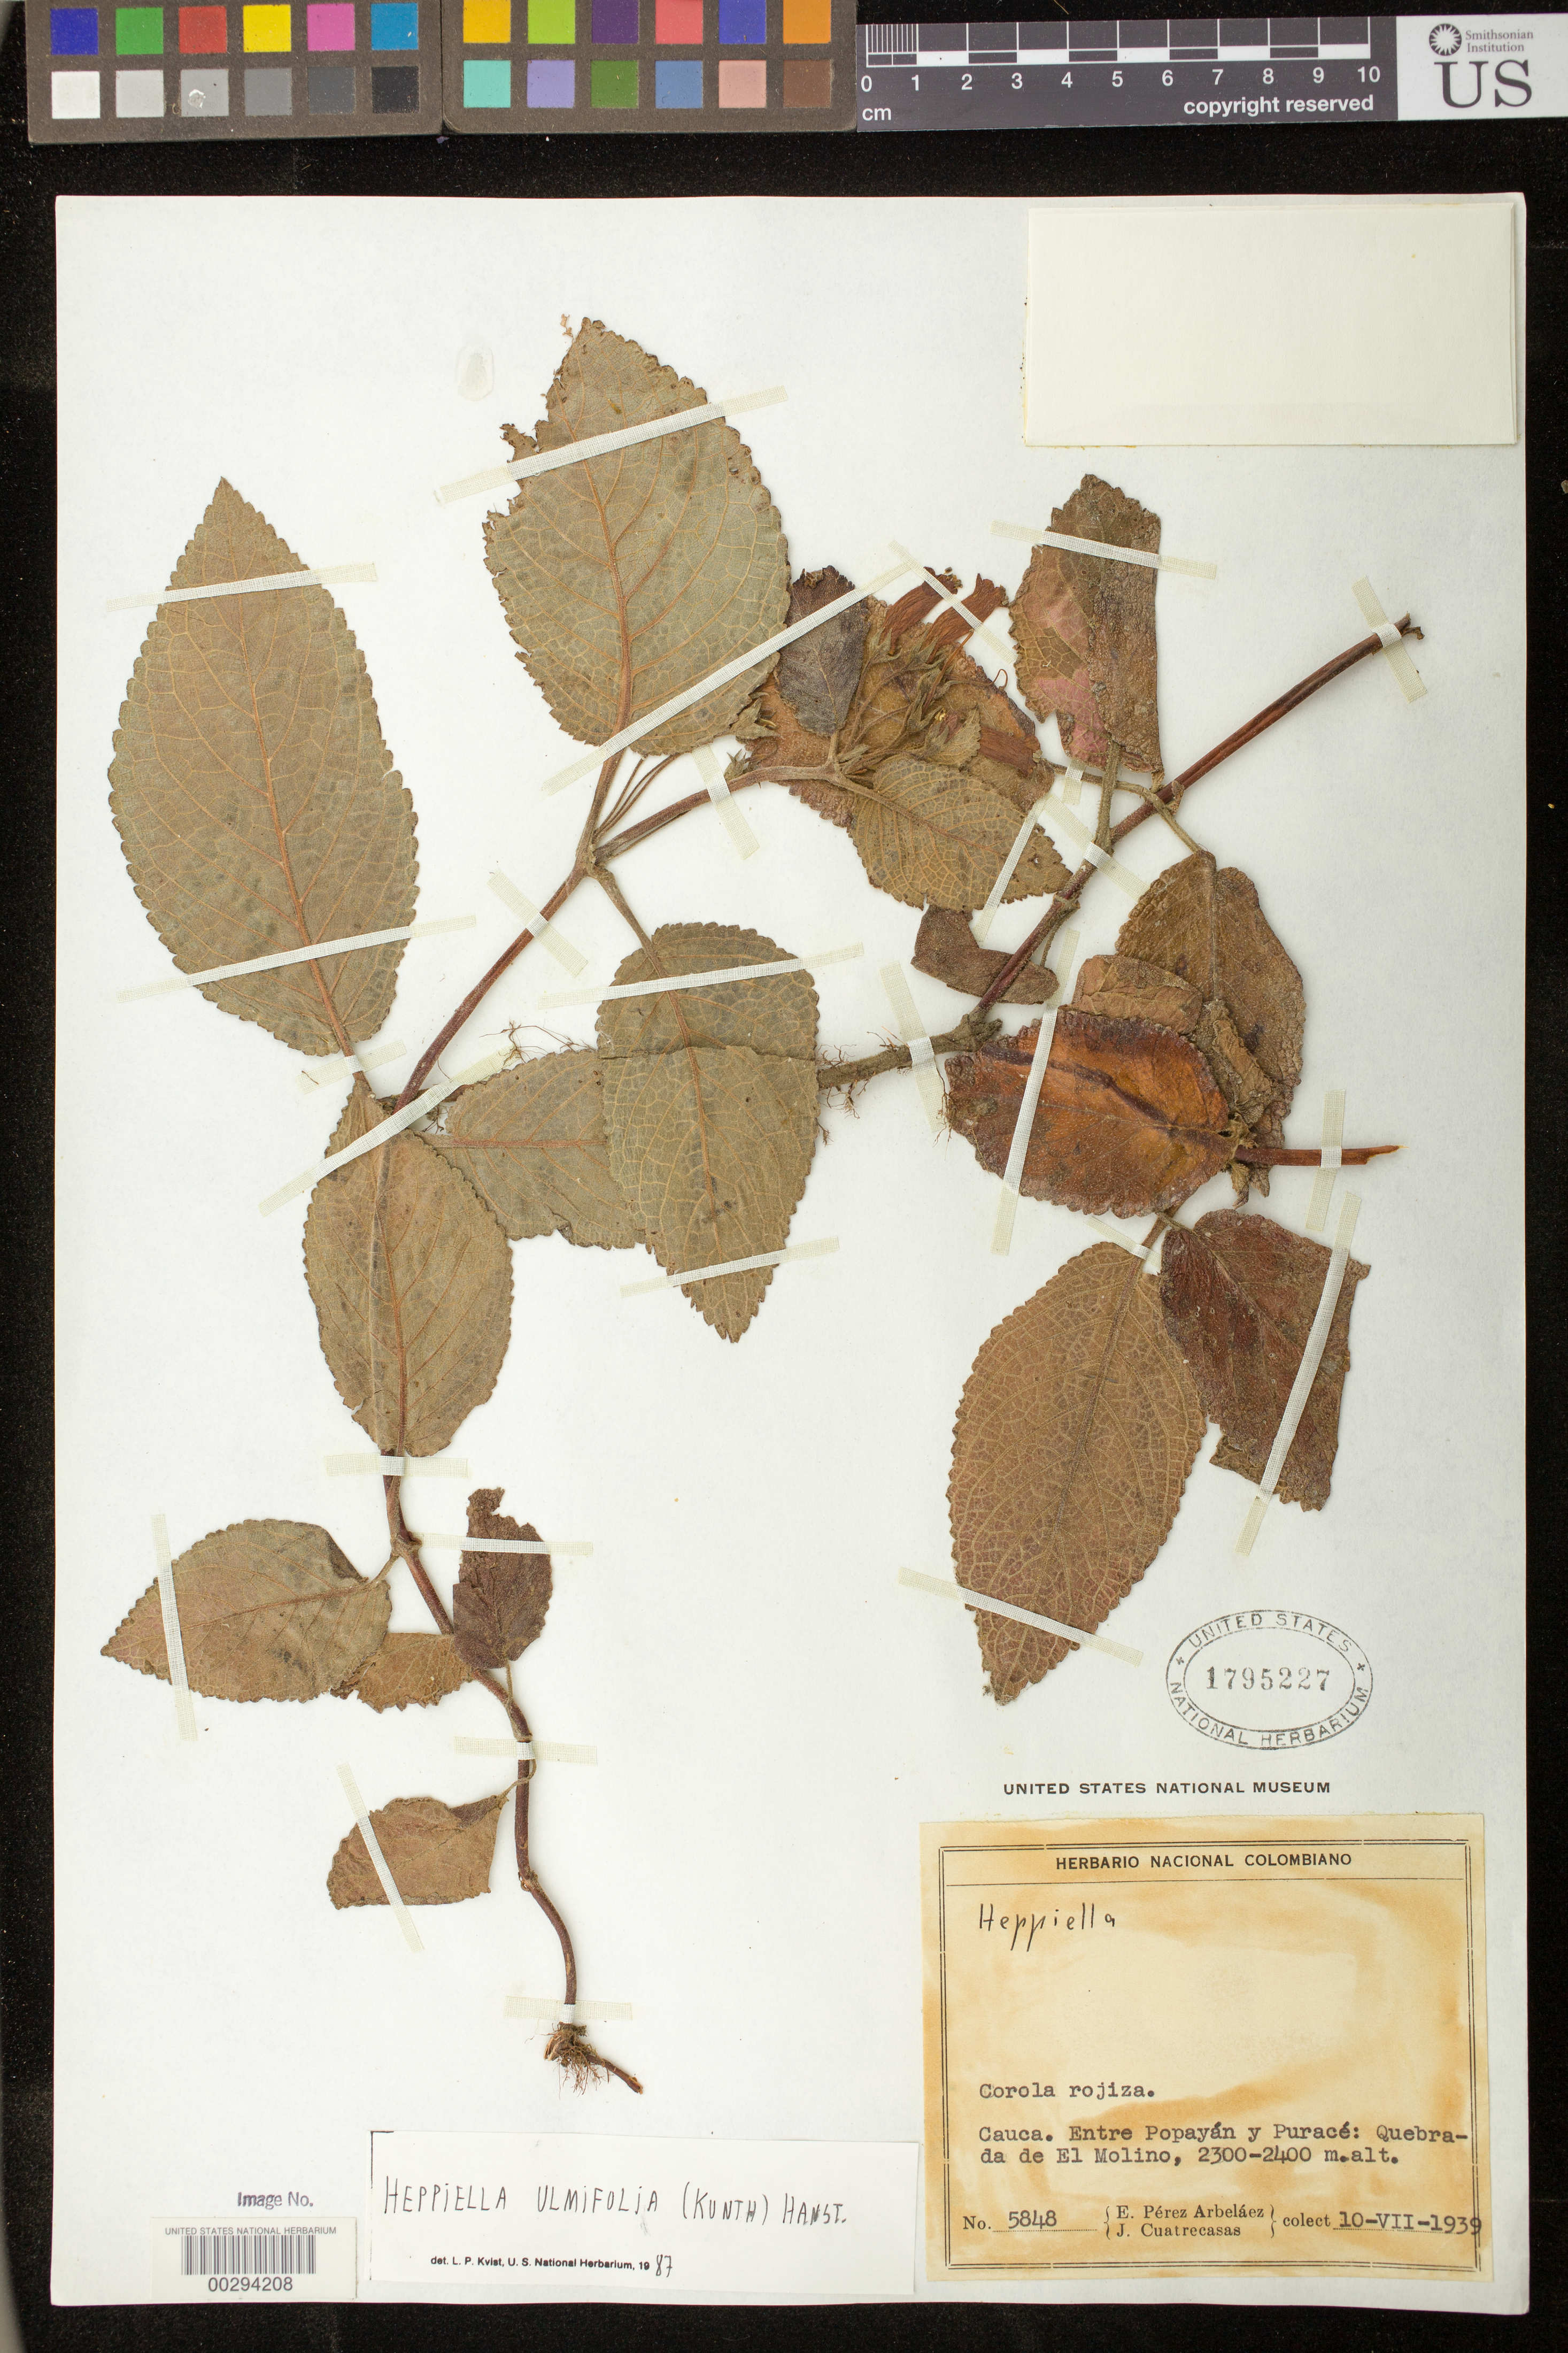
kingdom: Plantae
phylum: Tracheophyta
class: Magnoliopsida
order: Lamiales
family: Gesneriaceae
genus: Heppiella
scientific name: Heppiella ulmifolia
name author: (Kunth) Hanst.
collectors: E. Pérez Arbeláez & J. Cuatrecasas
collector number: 5848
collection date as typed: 10 Jul 1939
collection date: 1939-07-10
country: Colombia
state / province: Cauca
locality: Between Popayan and Purace, Quebrada de El Molino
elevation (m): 2300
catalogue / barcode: US 1795227